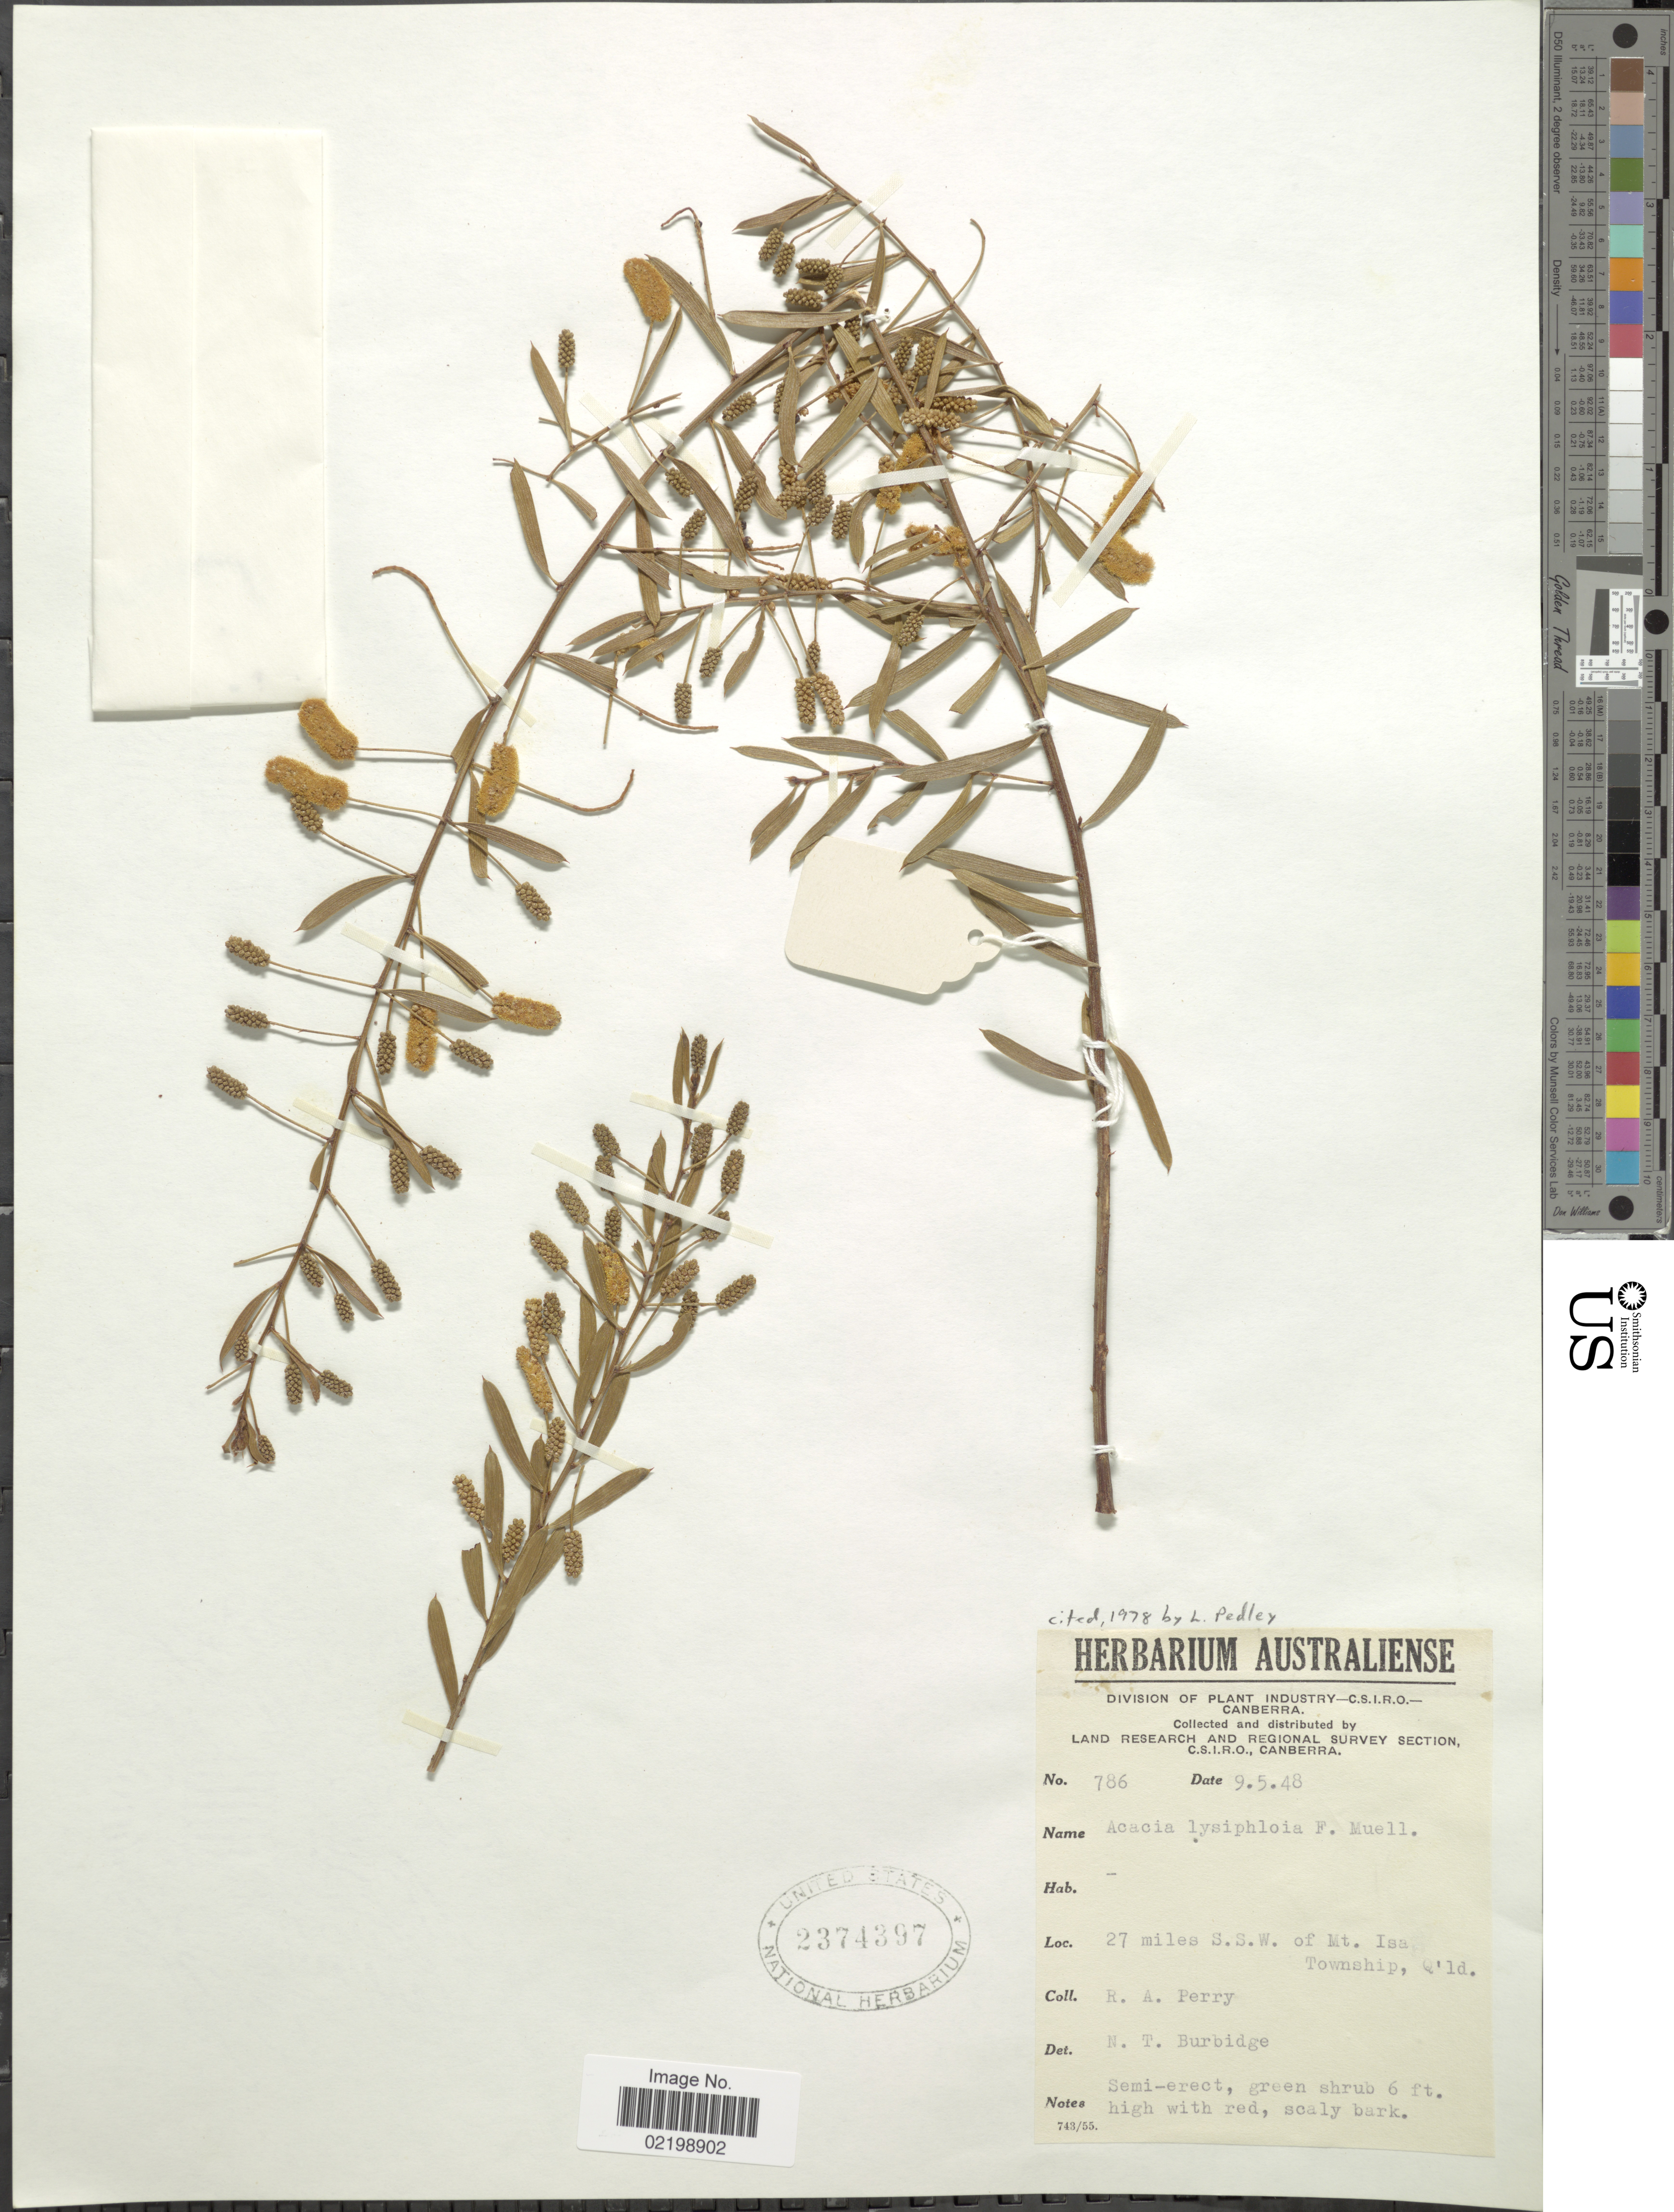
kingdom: Plantae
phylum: Tracheophyta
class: Magnoliopsida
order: Fabales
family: Fabaceae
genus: Acacia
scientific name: Acacia lysiphloia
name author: F. Muell.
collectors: Perry, R. A.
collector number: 786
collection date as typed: Transcribed d/m/y: 9/5/48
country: Australia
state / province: Queensland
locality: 27 miles S.S.W. of Mt. Isa, Township, Q'ld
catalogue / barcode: US 2374397